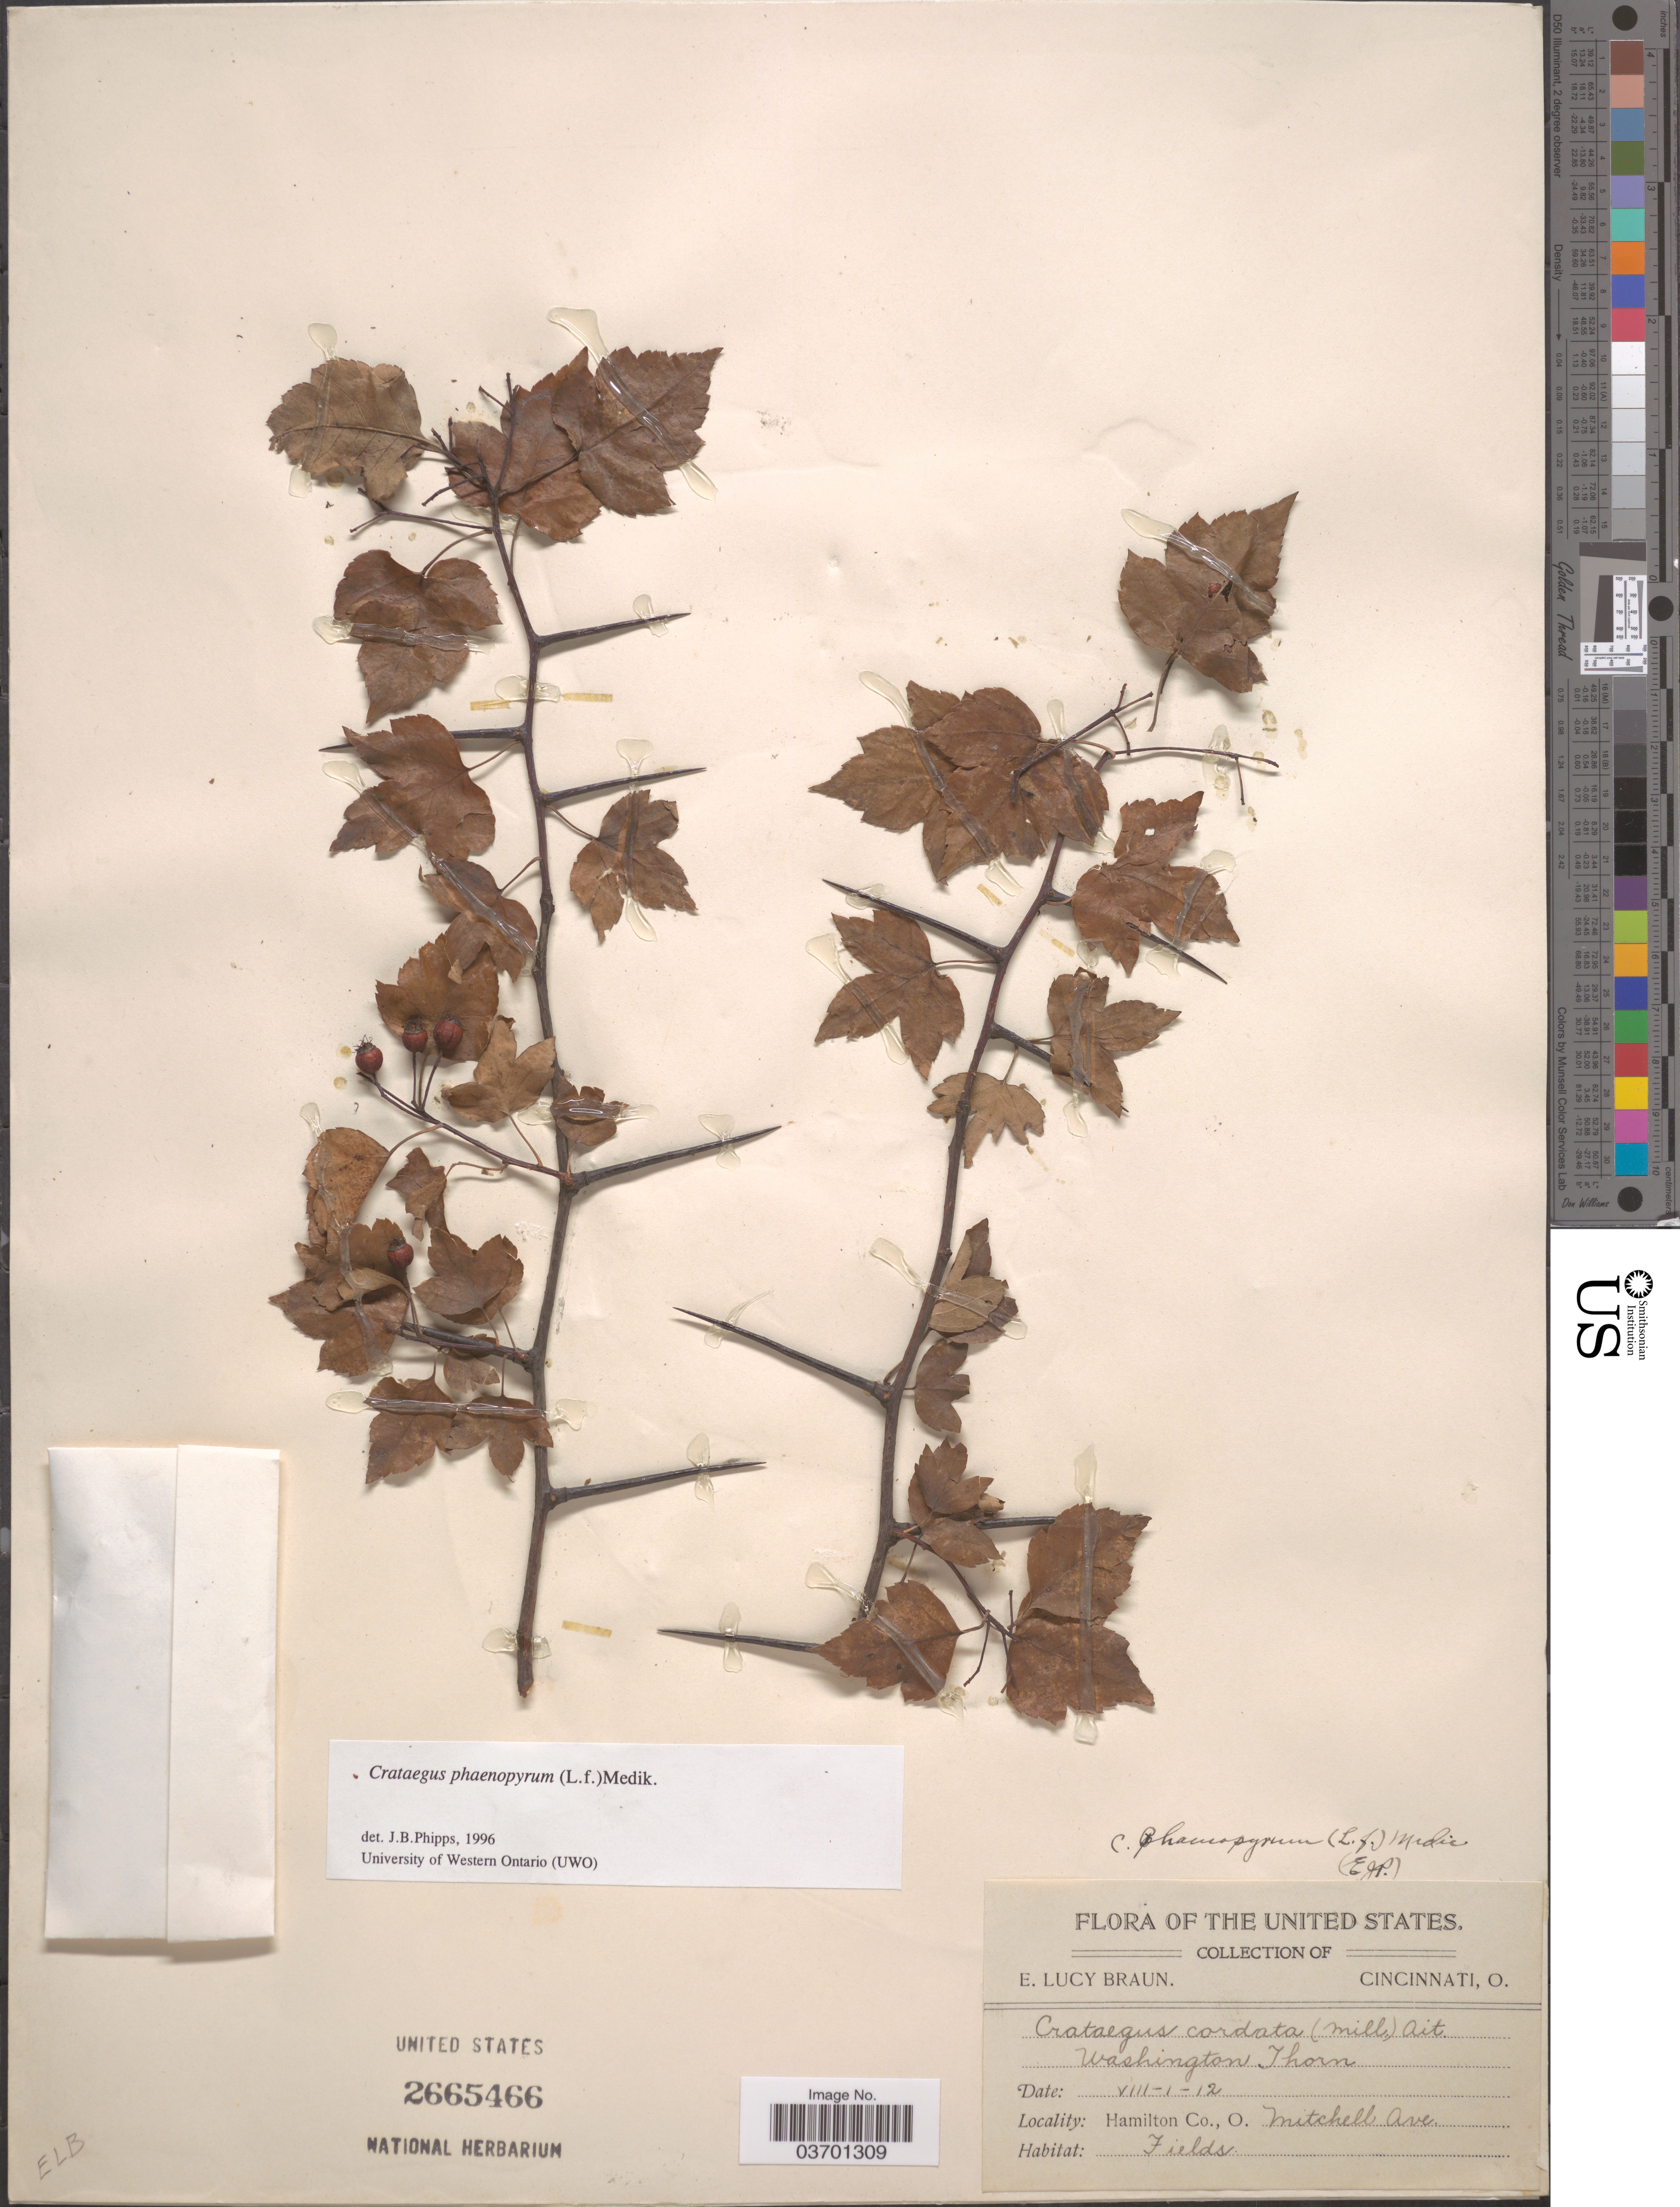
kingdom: Plantae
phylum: Tracheophyta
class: Magnoliopsida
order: Rosales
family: Rosaceae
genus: Crataegus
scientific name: Crataegus phaenopyrum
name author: (L. f.) Medik.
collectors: E. L. Braun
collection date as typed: Transcribed d/m/y: 1/8/12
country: United States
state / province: Ohio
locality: Hamilton Co., Mitchell Ave.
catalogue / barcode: US 2665466